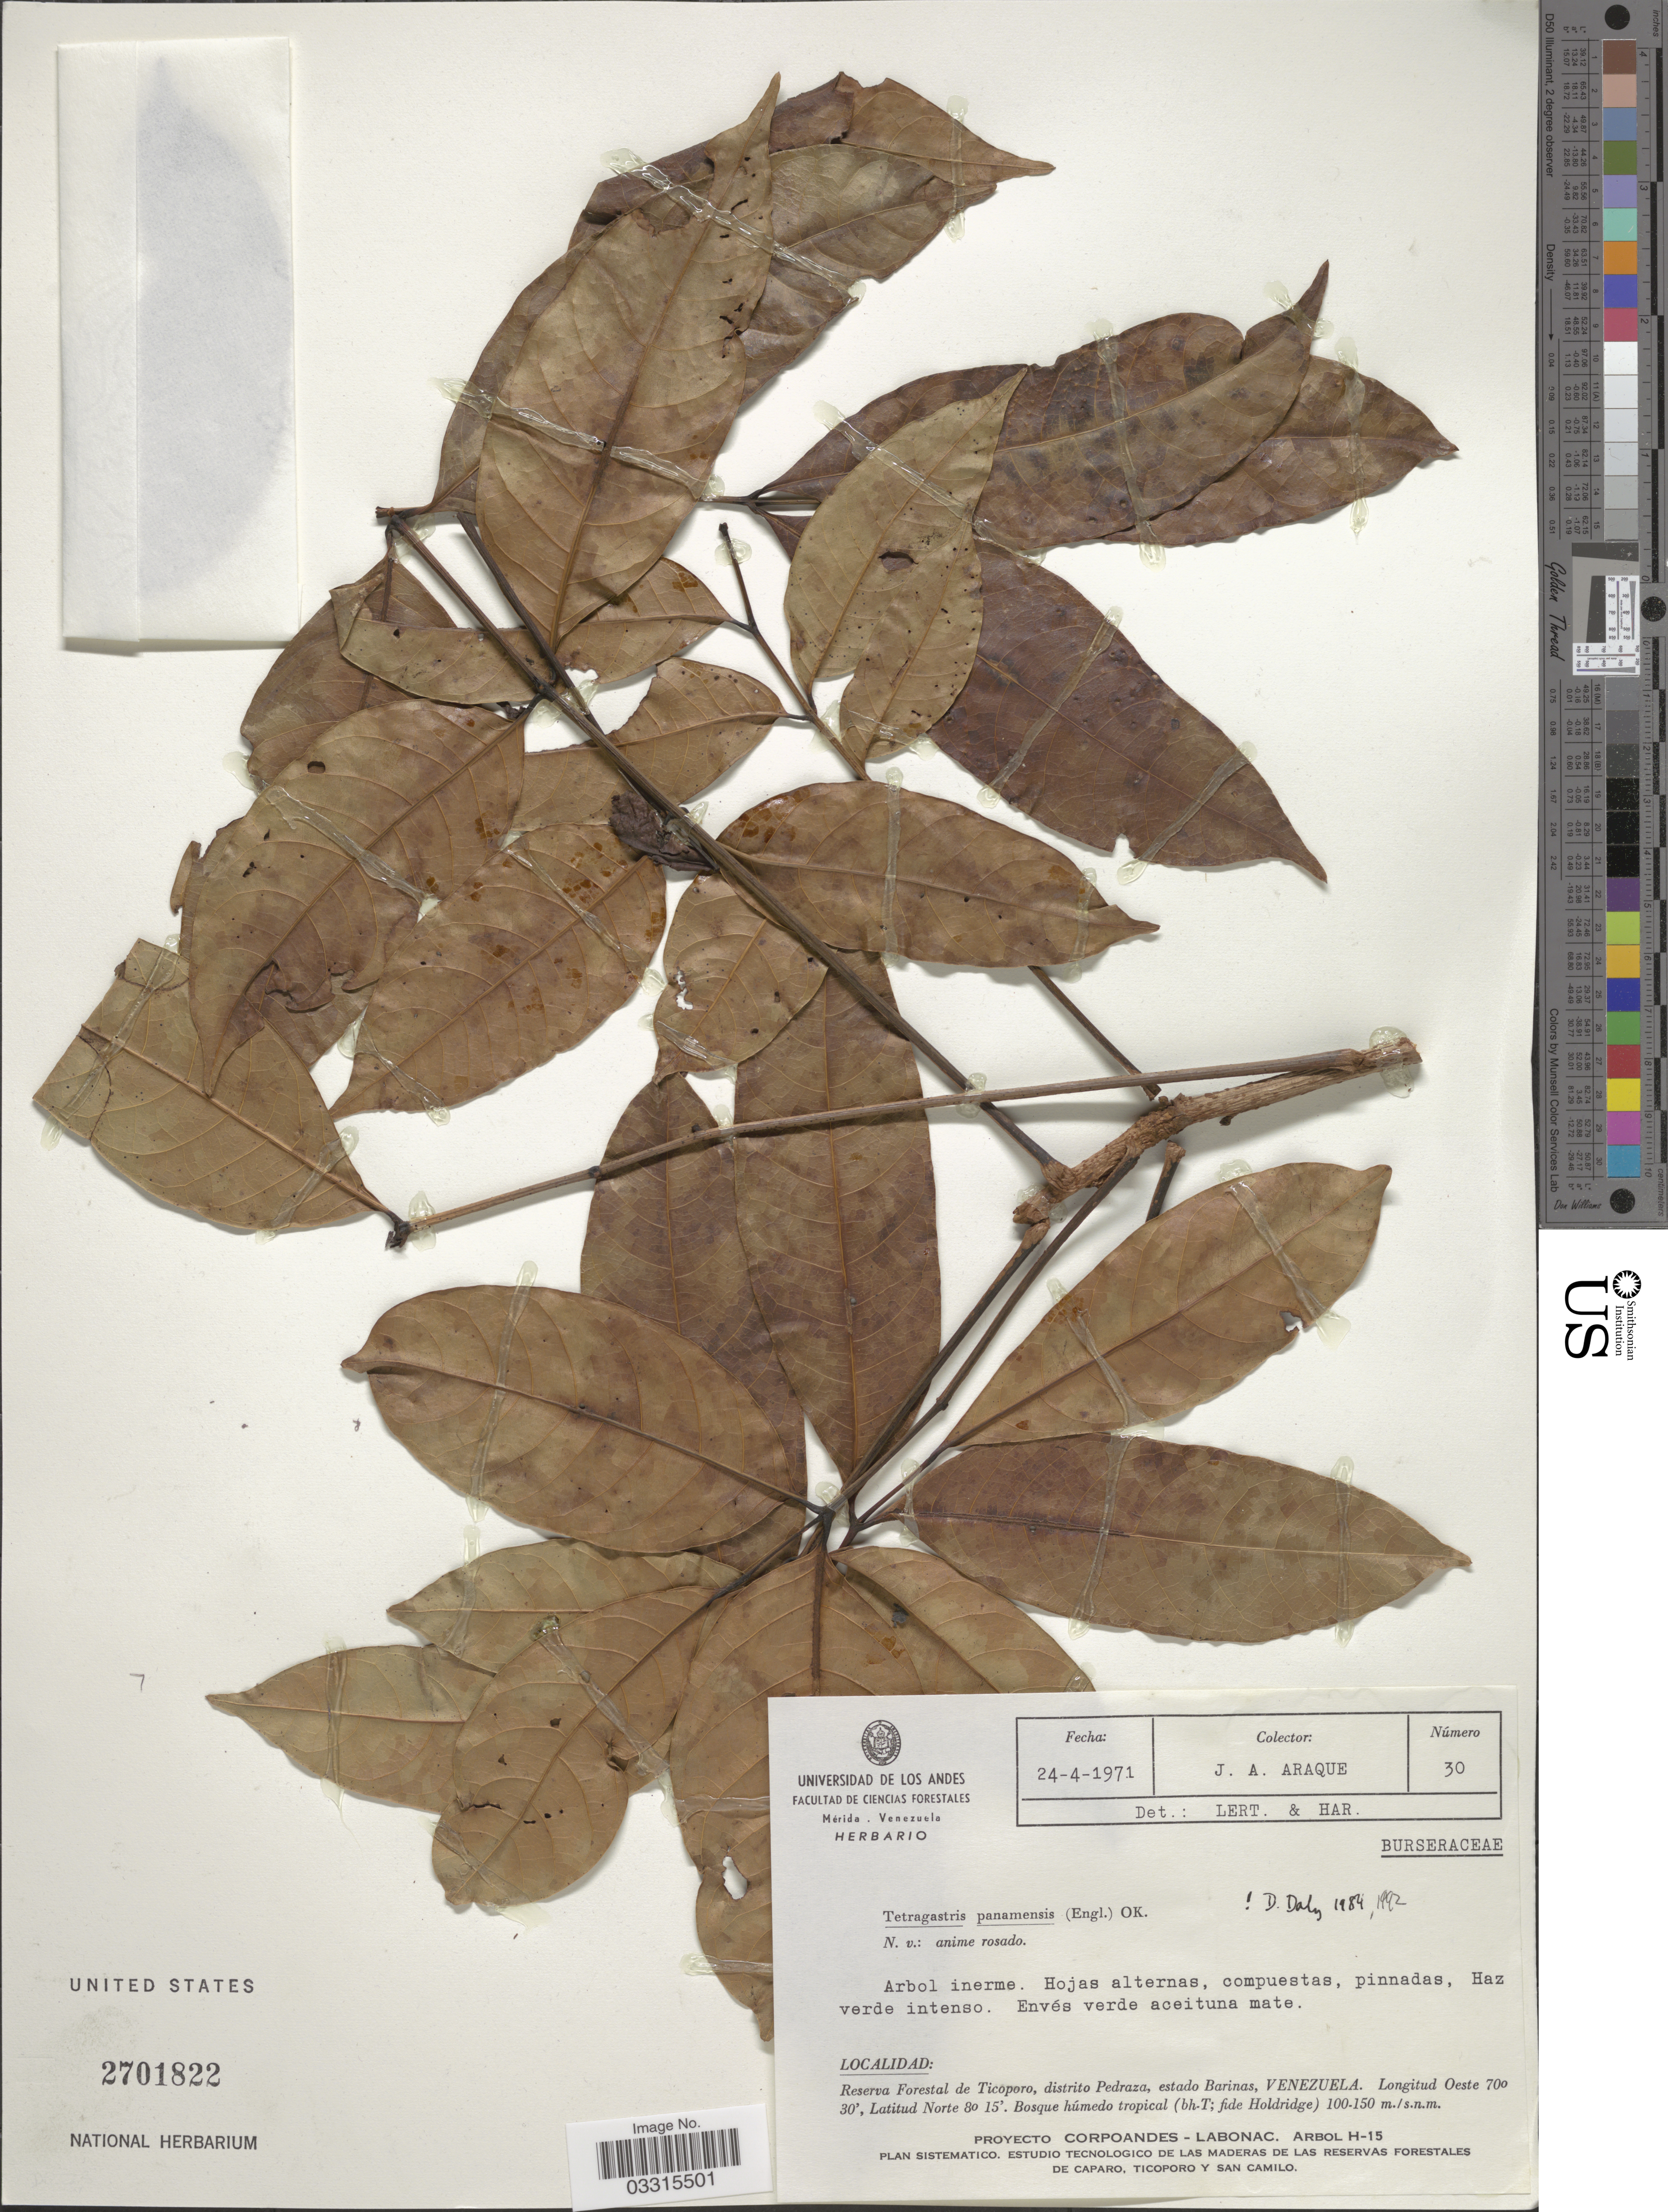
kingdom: Plantae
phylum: Tracheophyta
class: Magnoliopsida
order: Sapindales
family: Burseraceae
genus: Protium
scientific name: Protium stevensonii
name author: (Standl.) Daly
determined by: Daly, Douglas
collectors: J. Araque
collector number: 30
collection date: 1971-04-24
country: Venezuela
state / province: Barinas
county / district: Pedraza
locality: Reserva Forestal de Ticoporo, distrito Pedraza.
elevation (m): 100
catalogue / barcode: US 2701822